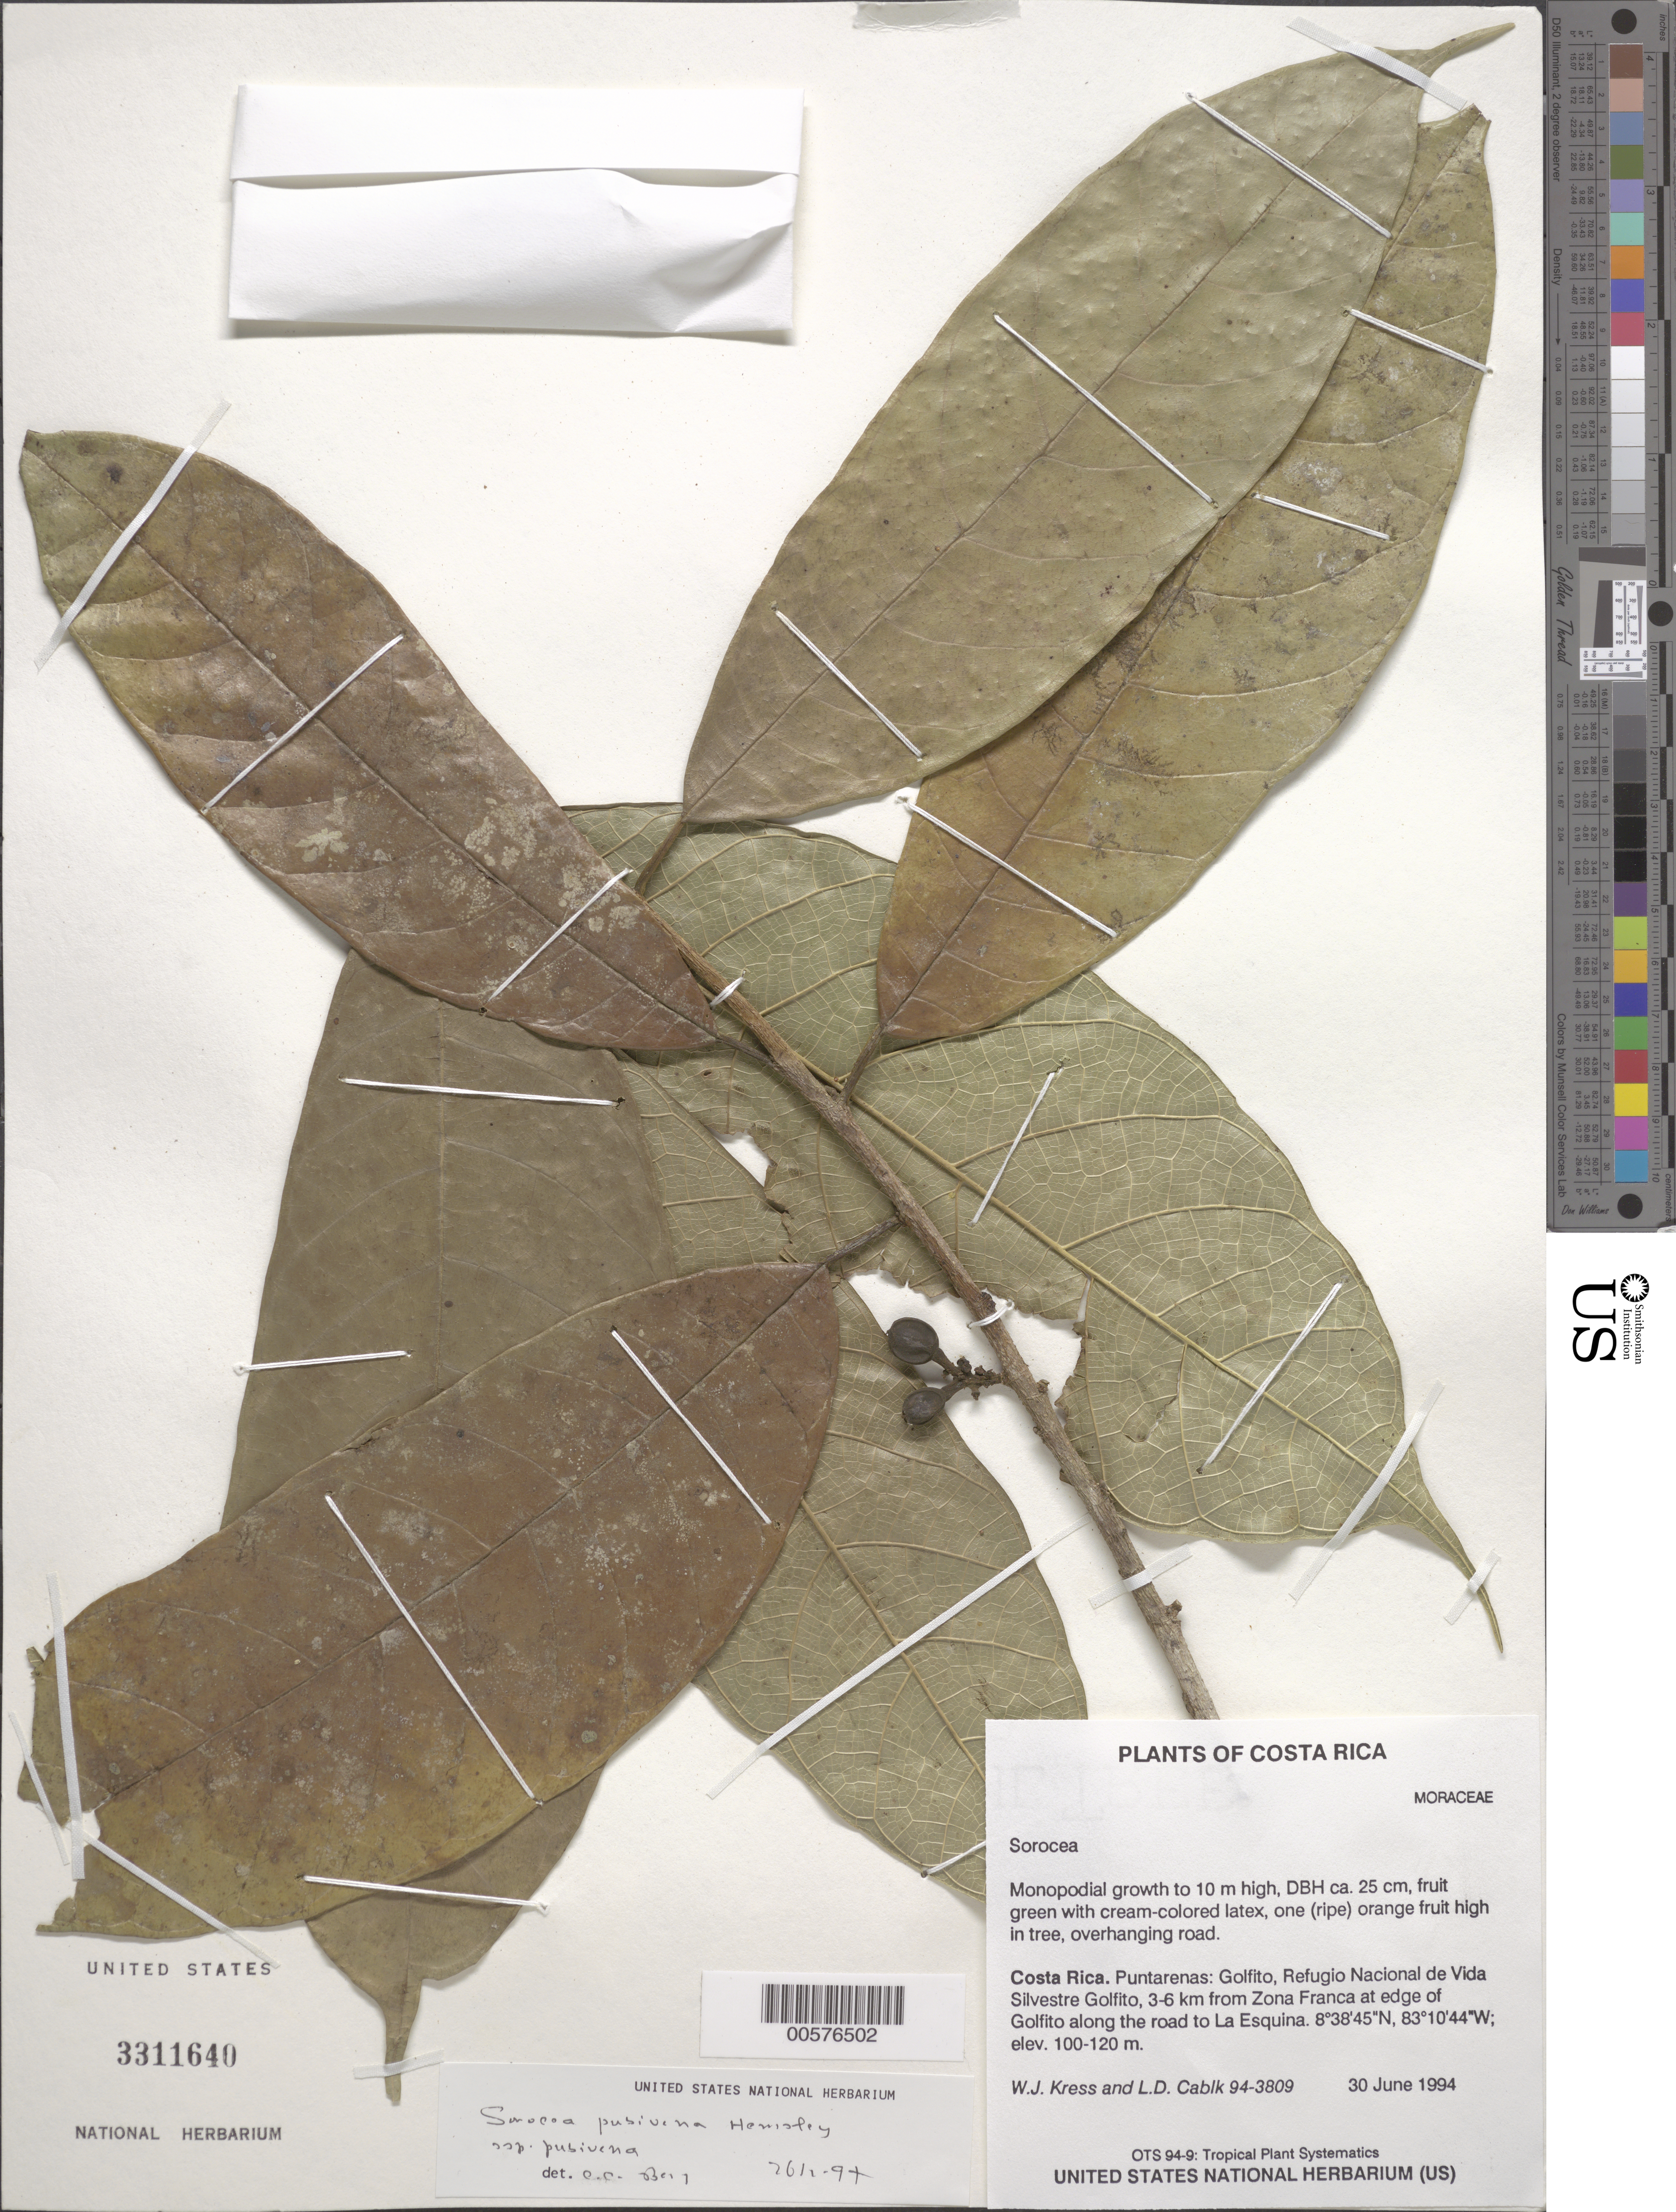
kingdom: Plantae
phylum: Tracheophyta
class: Magnoliopsida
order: Rosales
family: Moraceae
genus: Sorocea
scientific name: Sorocea pubivena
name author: Hemsl.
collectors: W. J. Kress & L. D. Cabik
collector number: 94-3809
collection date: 1994-06-30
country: Costa Rica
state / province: Puntarenas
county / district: Golfito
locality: Refugio Nacional de Vida Silvestre Golfito, 3-6 km from Zona Franca at edge of Golfito along the road to La Esquina.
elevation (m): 100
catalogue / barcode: US 3311640